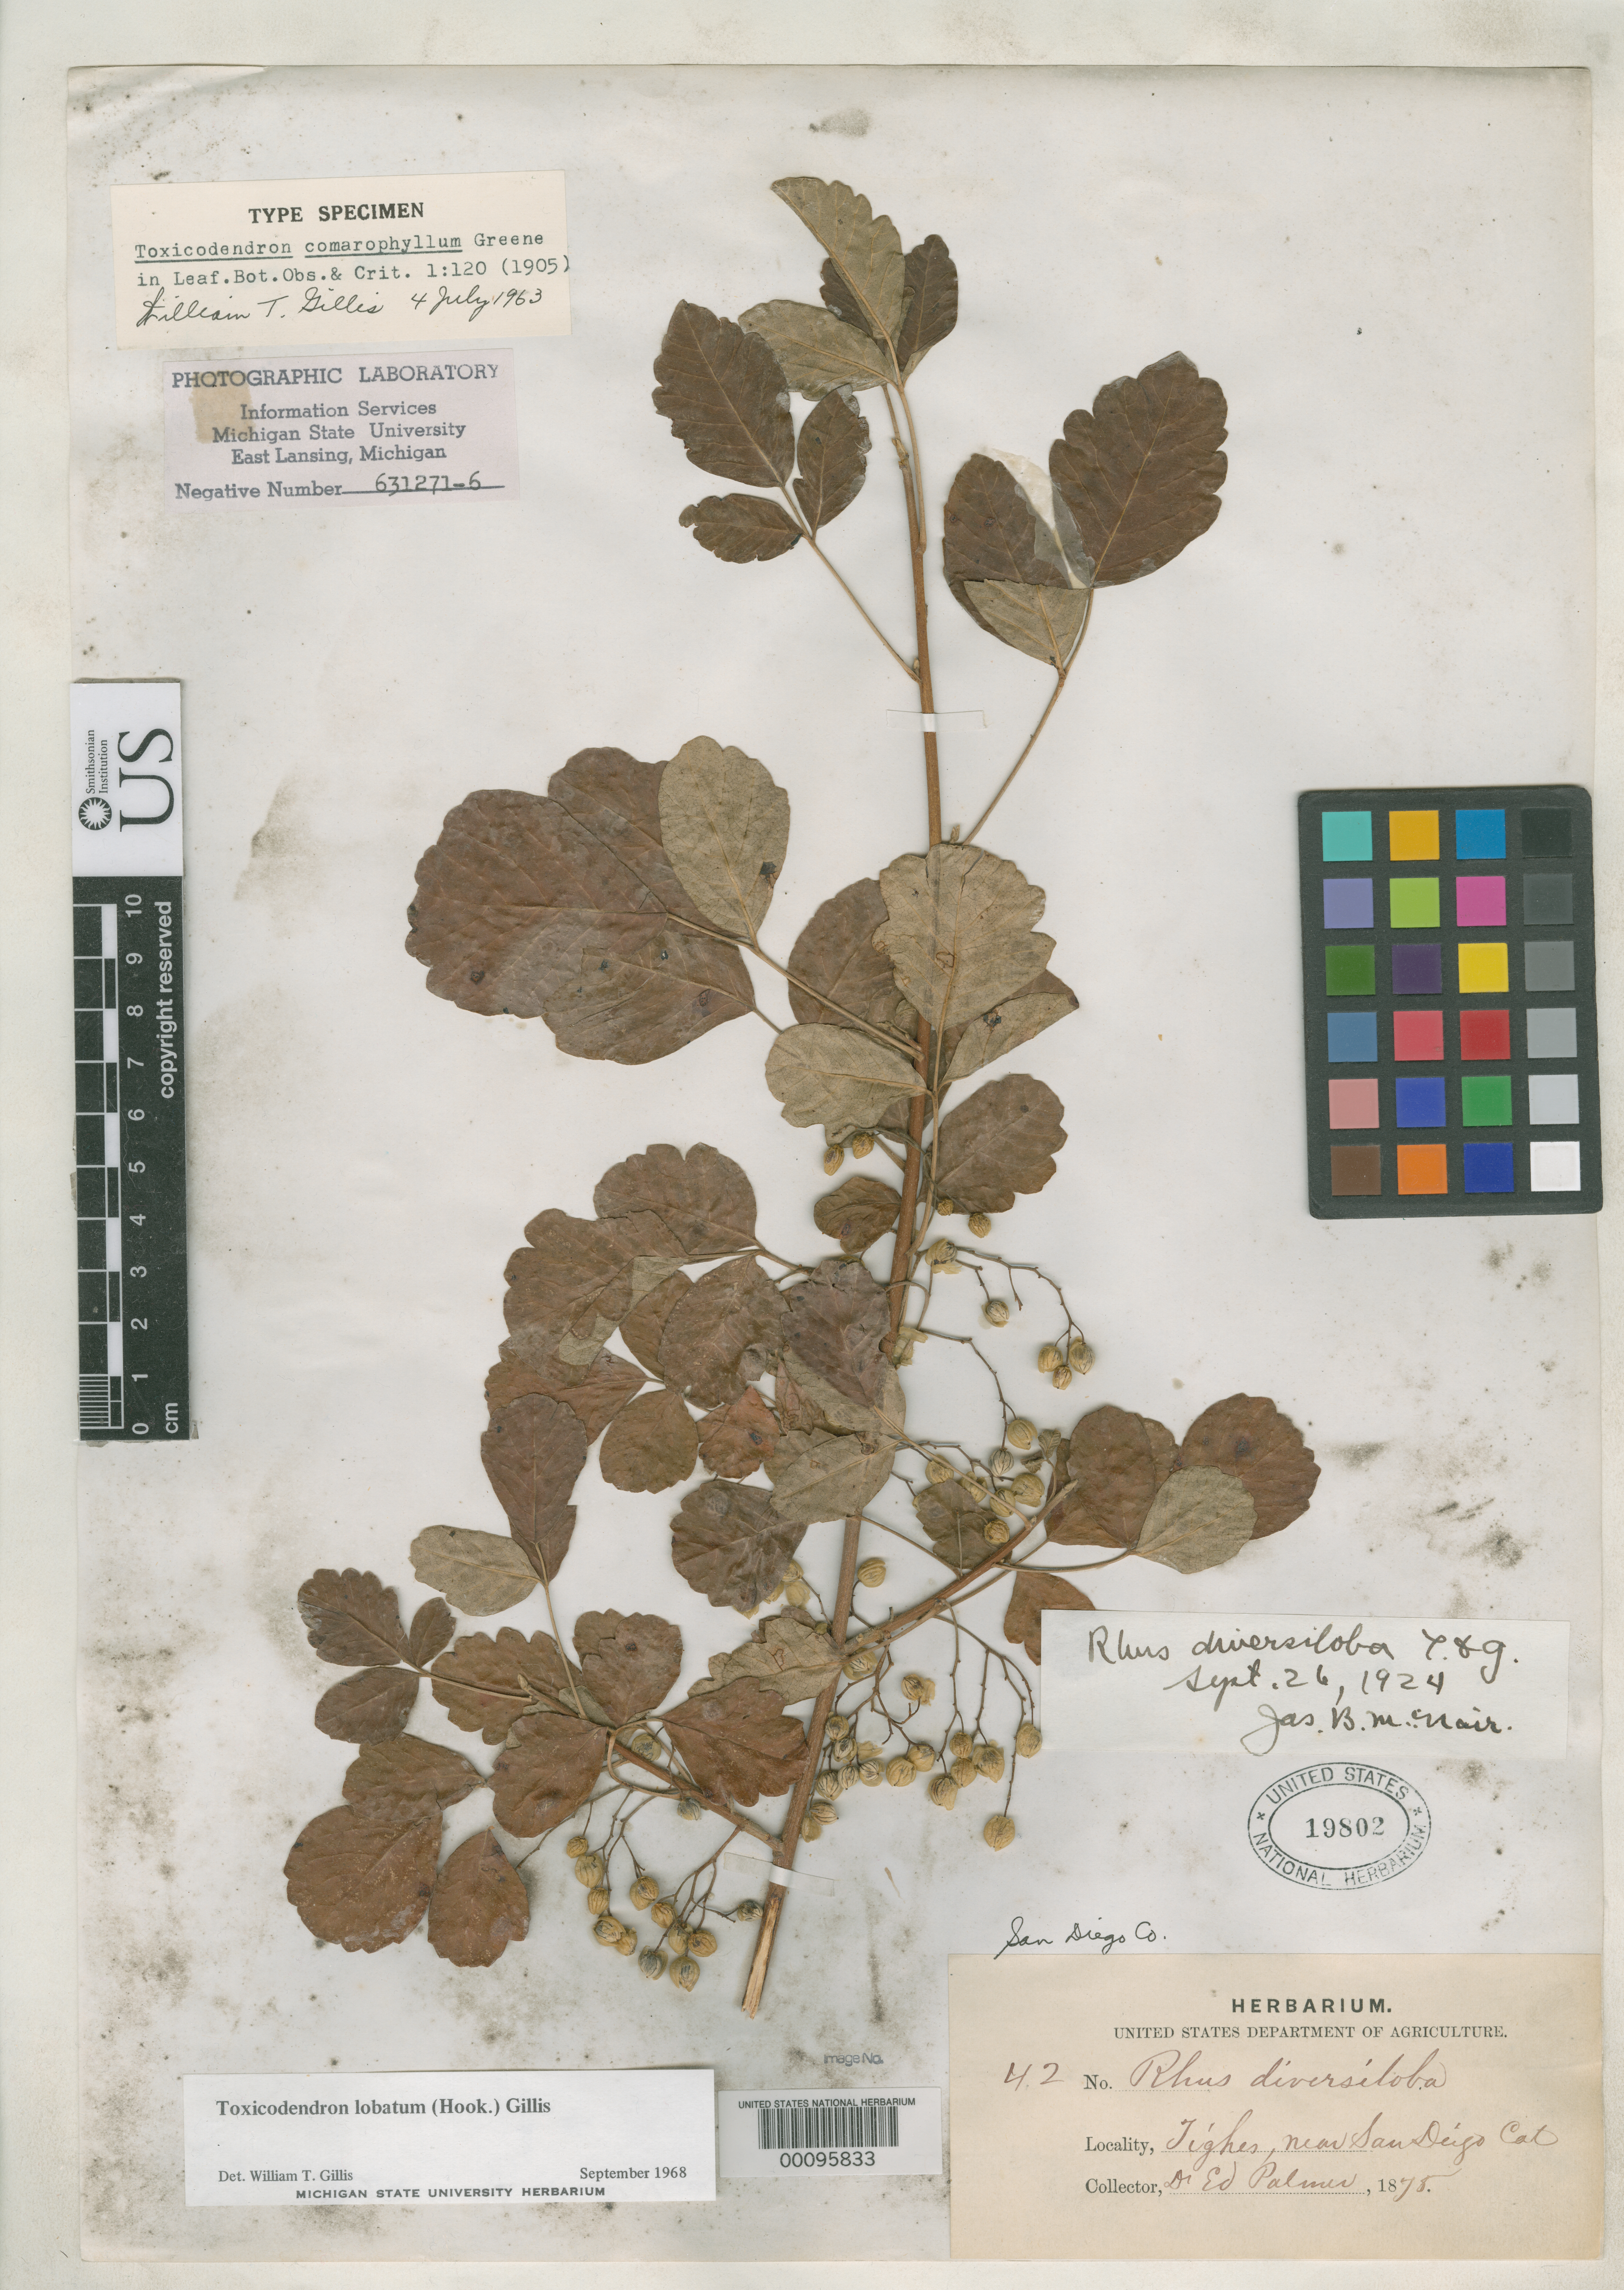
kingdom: Plantae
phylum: Tracheophyta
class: Magnoliopsida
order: Sapindales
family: Anacardiaceae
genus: Toxicodendron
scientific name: Toxicodendron comarophyllum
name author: Greene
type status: Isotype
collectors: E. Palmer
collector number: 42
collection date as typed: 1875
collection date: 1875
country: United States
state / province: California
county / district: San Diego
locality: Tighes, near San Diego.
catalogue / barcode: US 19802